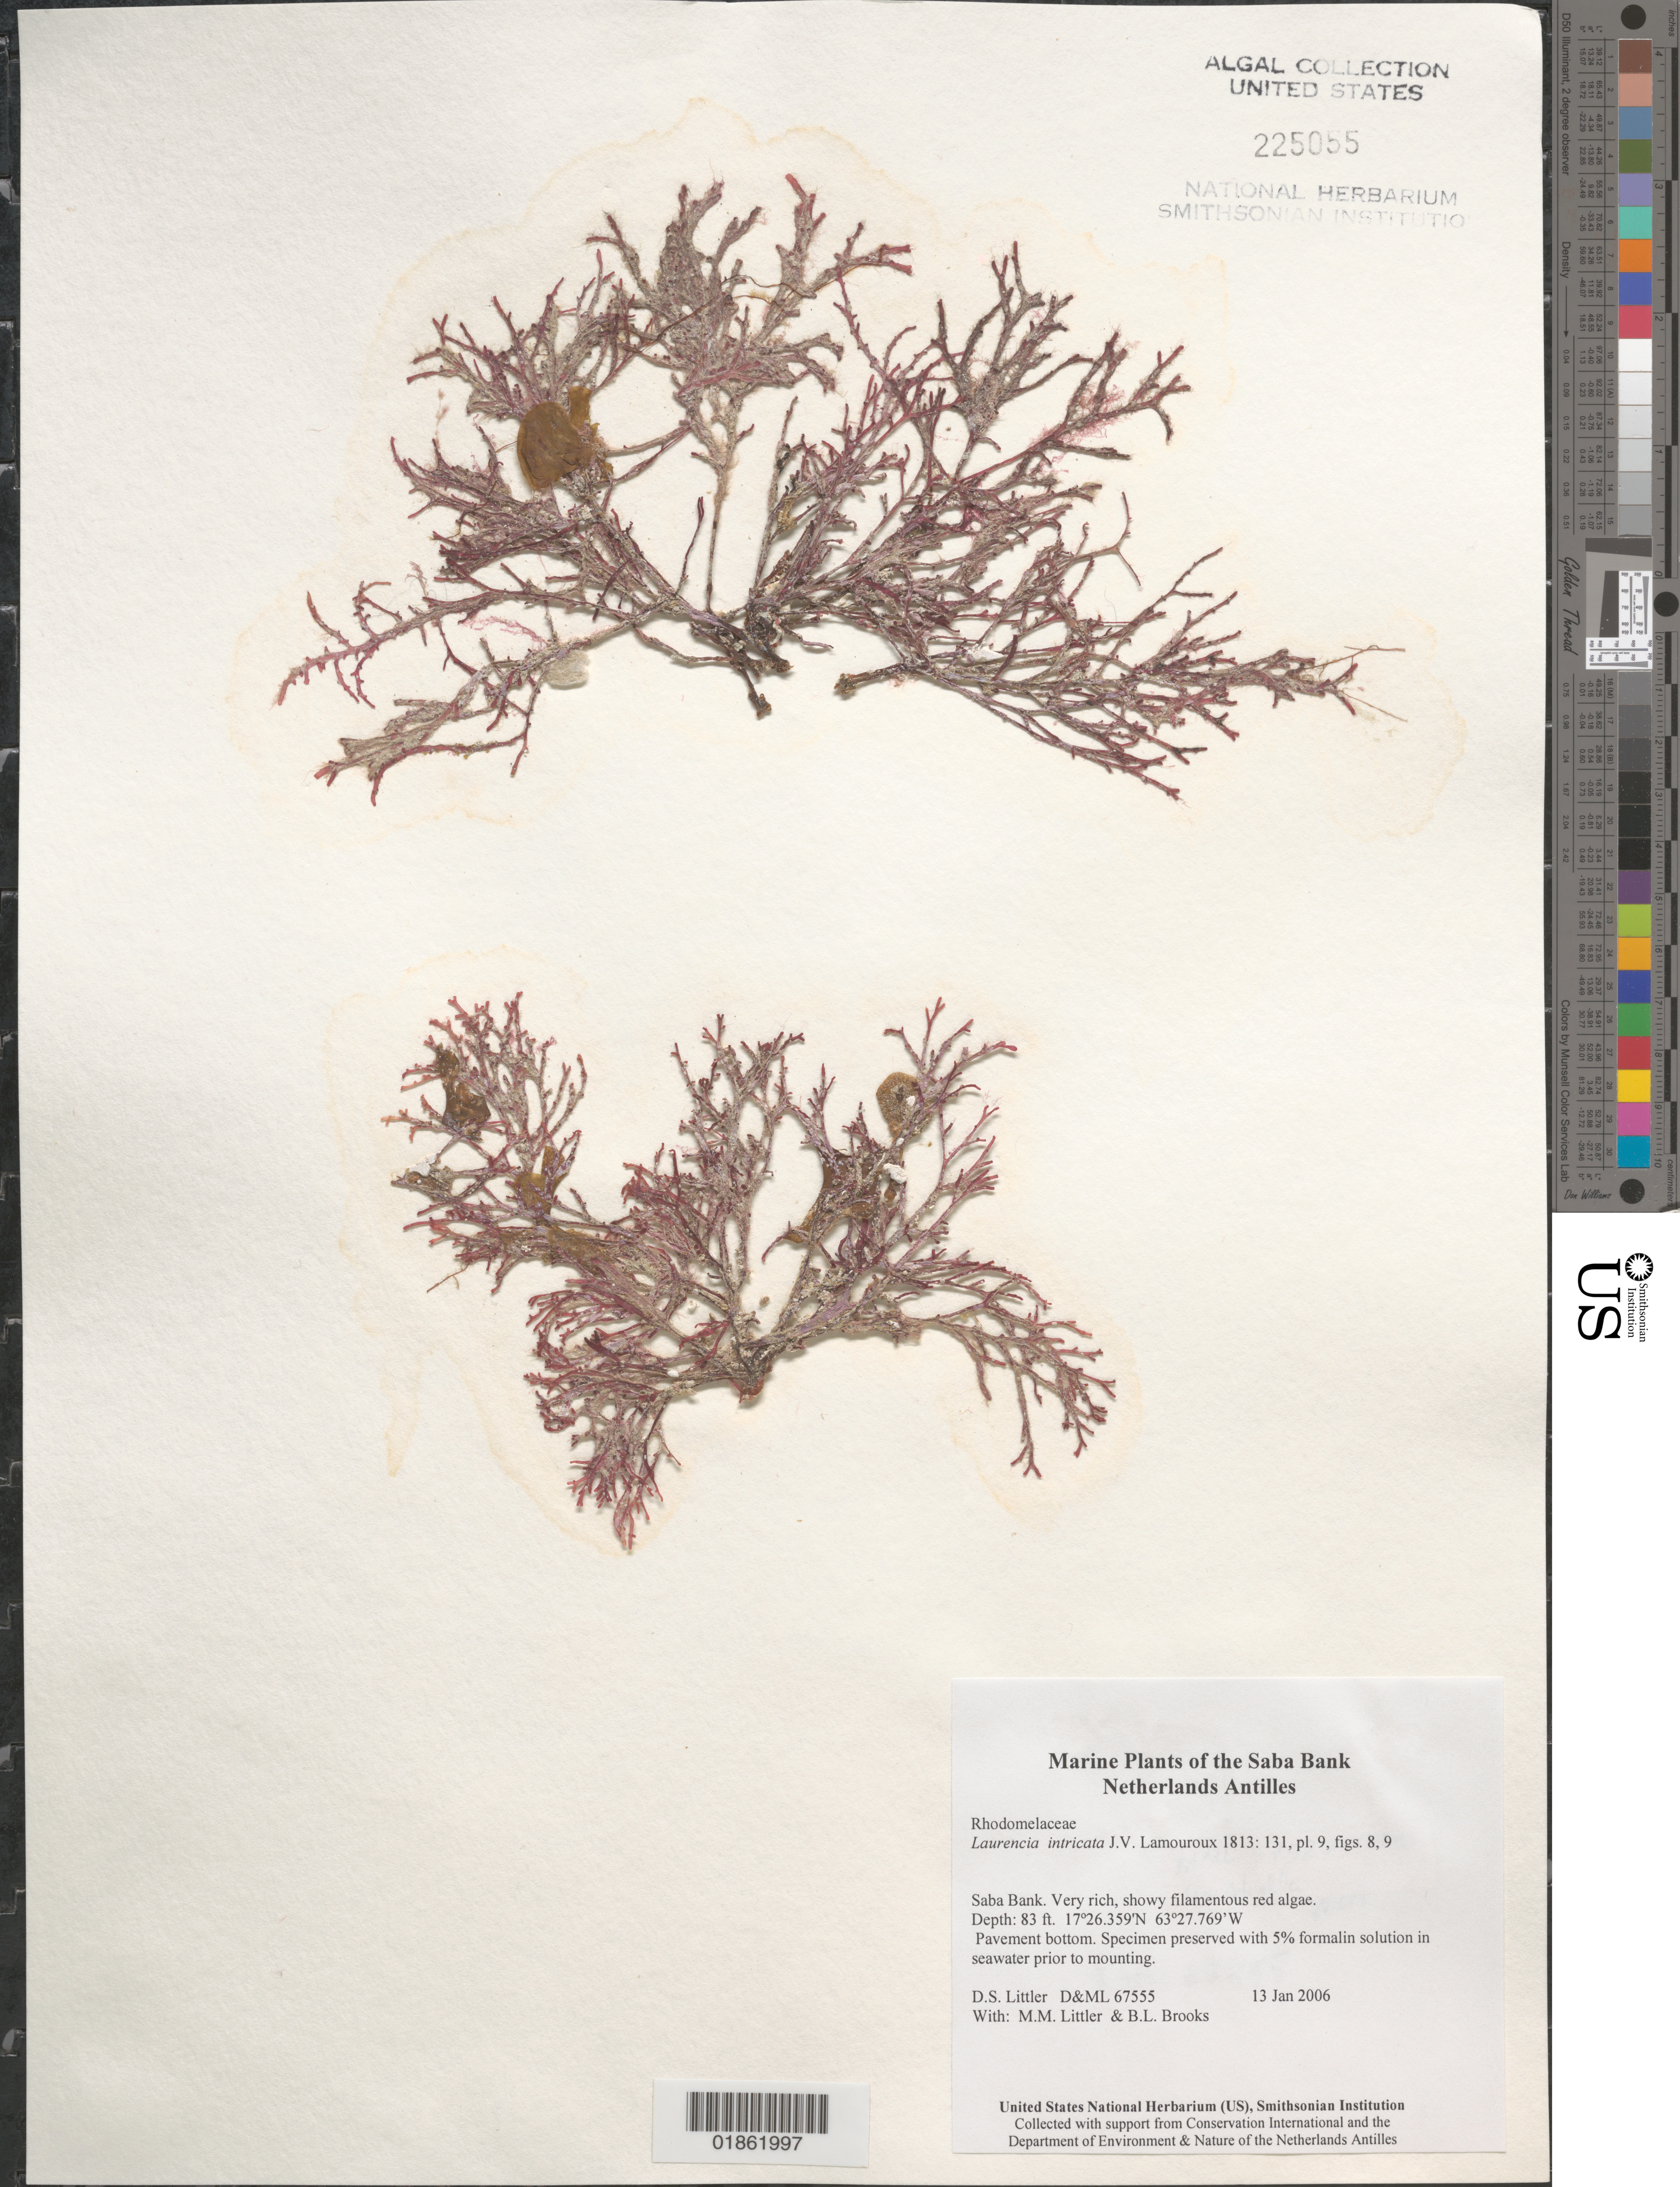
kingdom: Plantae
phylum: Rhodophyta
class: Florideophyceae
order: Ceramiales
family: Rhodomelaceae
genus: Laurencia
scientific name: Laurencia intricata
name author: J.V.Lamouroux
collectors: M. M. Littler, D. S. Littler & B. Brooks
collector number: D&ML 67555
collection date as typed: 13 Jan 2006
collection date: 2006-01-13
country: Netherlands Antilles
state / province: ABC Islands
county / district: Saba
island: Saba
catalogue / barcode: US 225055